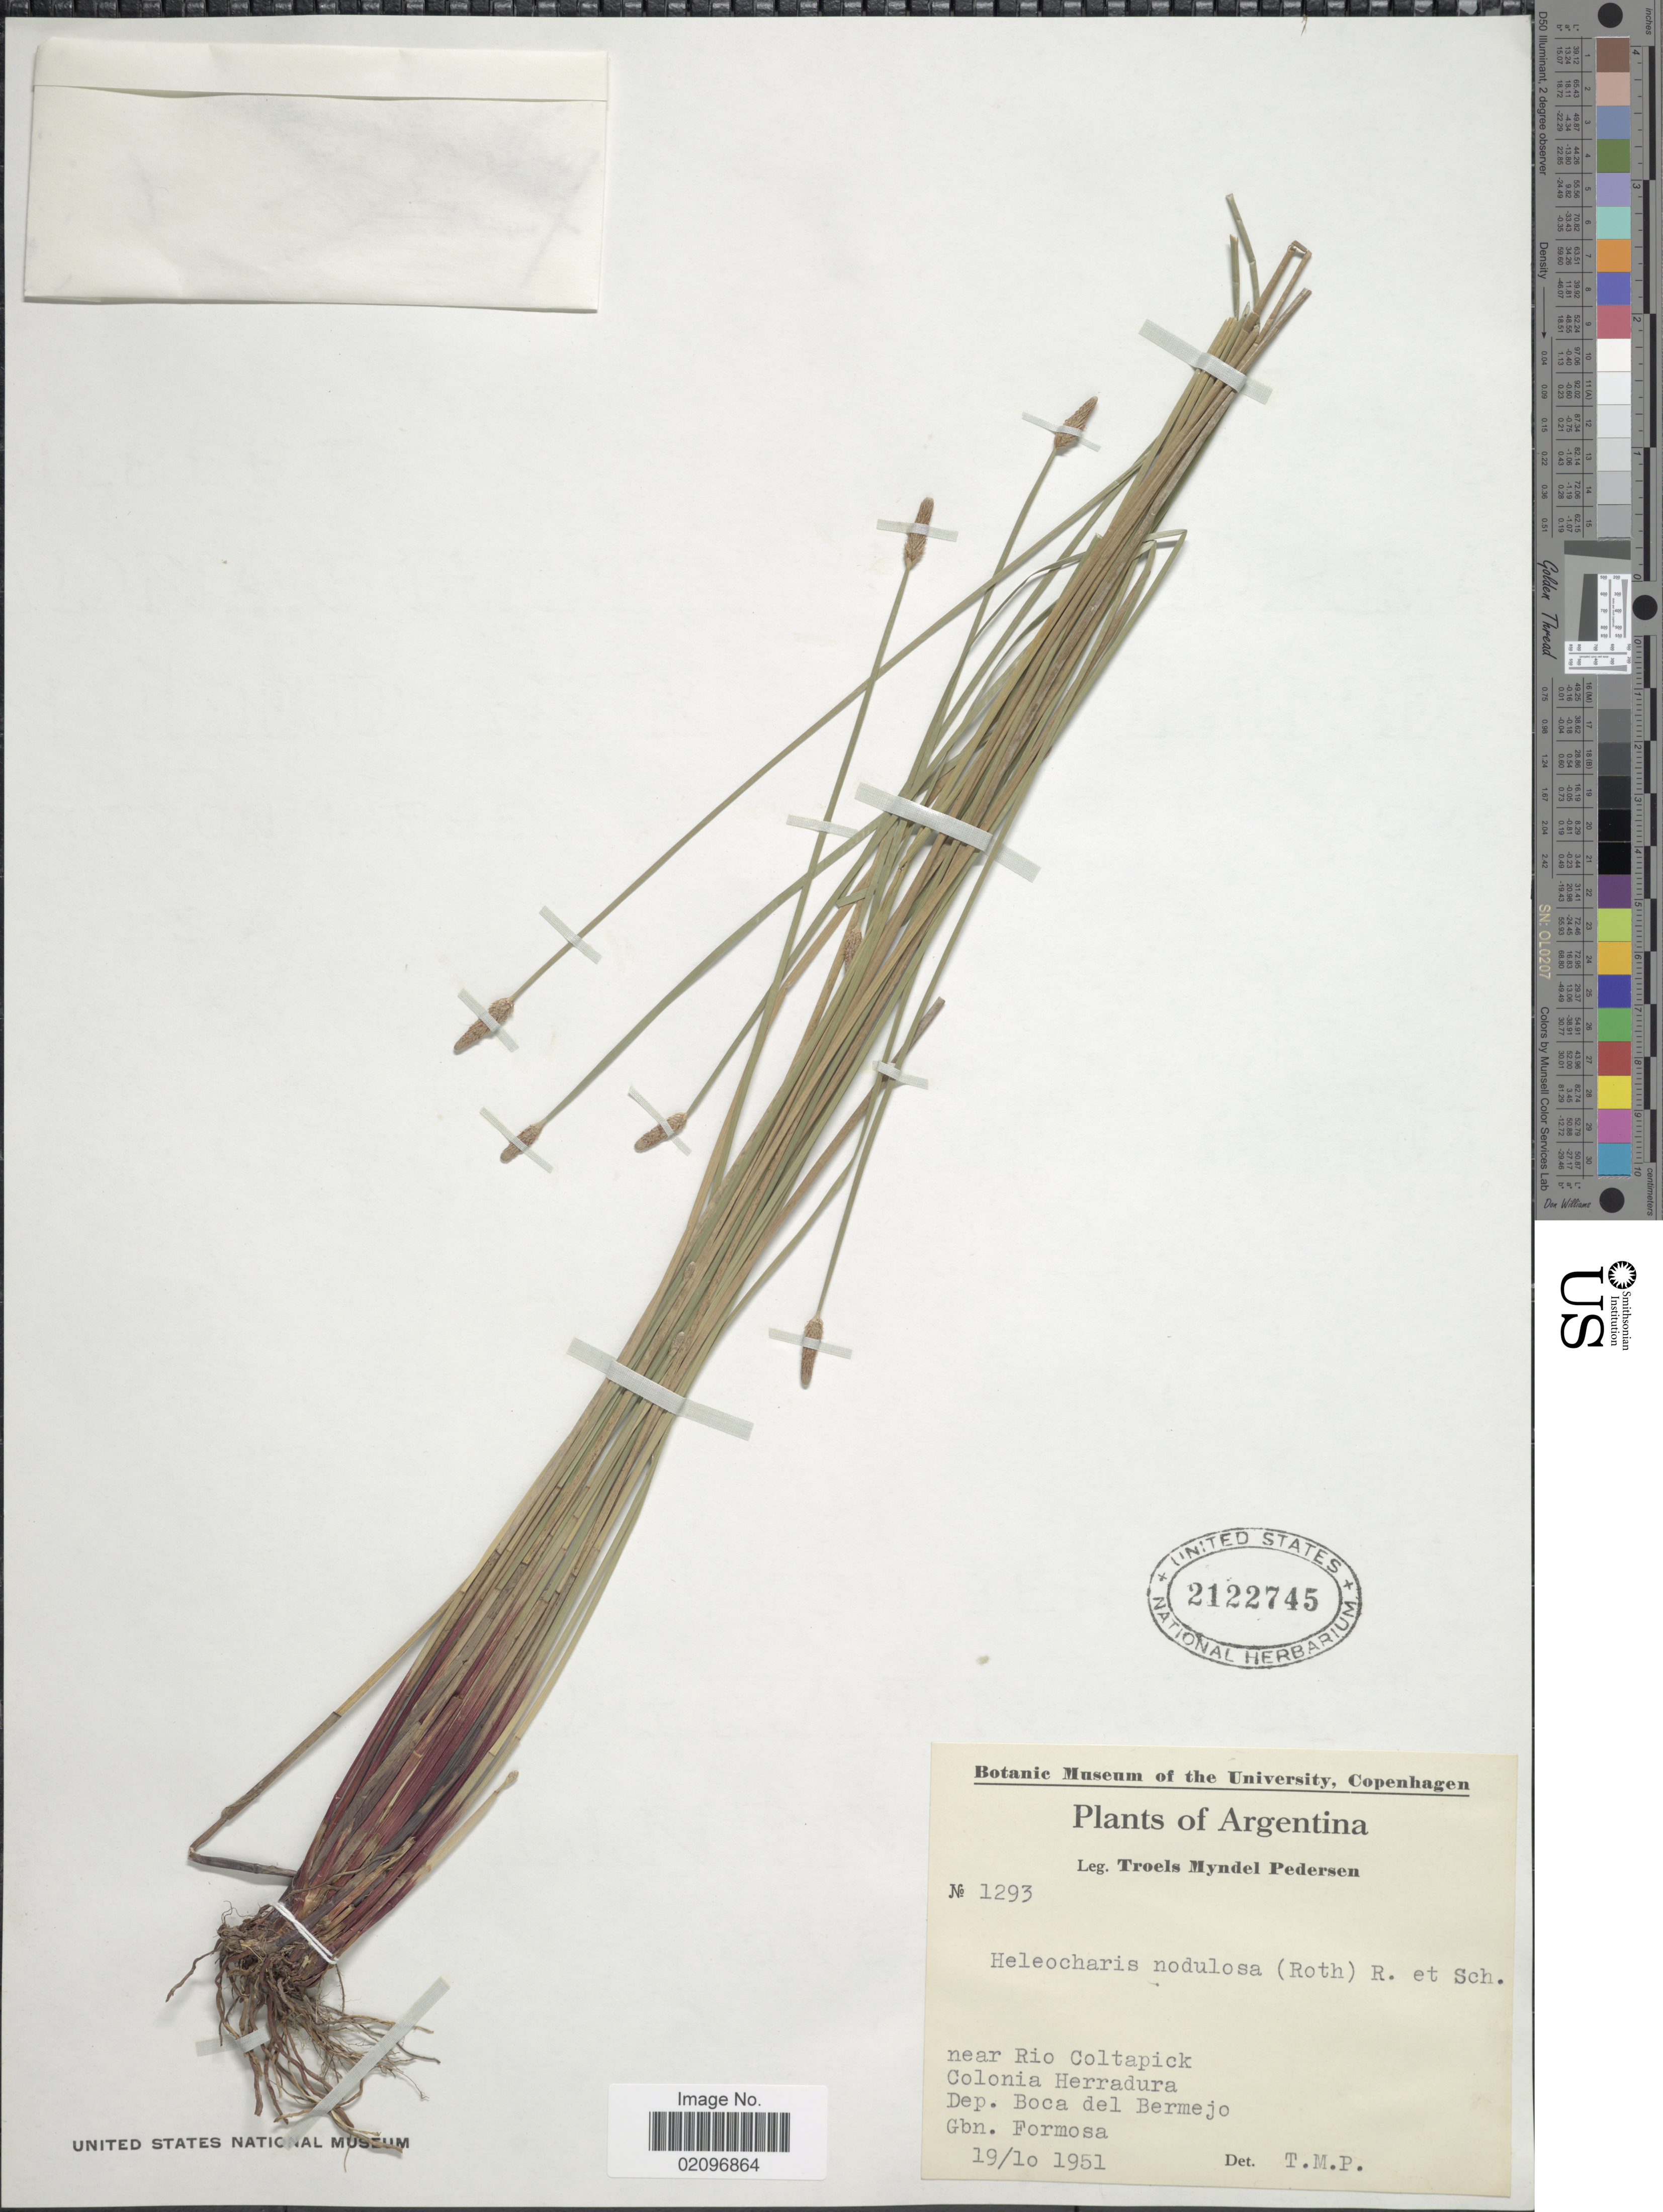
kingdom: Plantae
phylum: Tracheophyta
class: Liliopsida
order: Poales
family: Cyperaceae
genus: Eleocharis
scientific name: Eleocharis montana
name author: (Kunth) Roem. & Schult.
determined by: Strong, Mark T., (BOT), Smithsonian Institution - National Museum of Natural History (UNITED STATES)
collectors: T. Pederson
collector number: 1293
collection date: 1951-10-19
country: Argentina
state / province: Formosa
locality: Near Rio Coltapick, Colonia Herradura, Dep. Boca del Bermejo. Gbn. Formosa.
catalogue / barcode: US 2122745